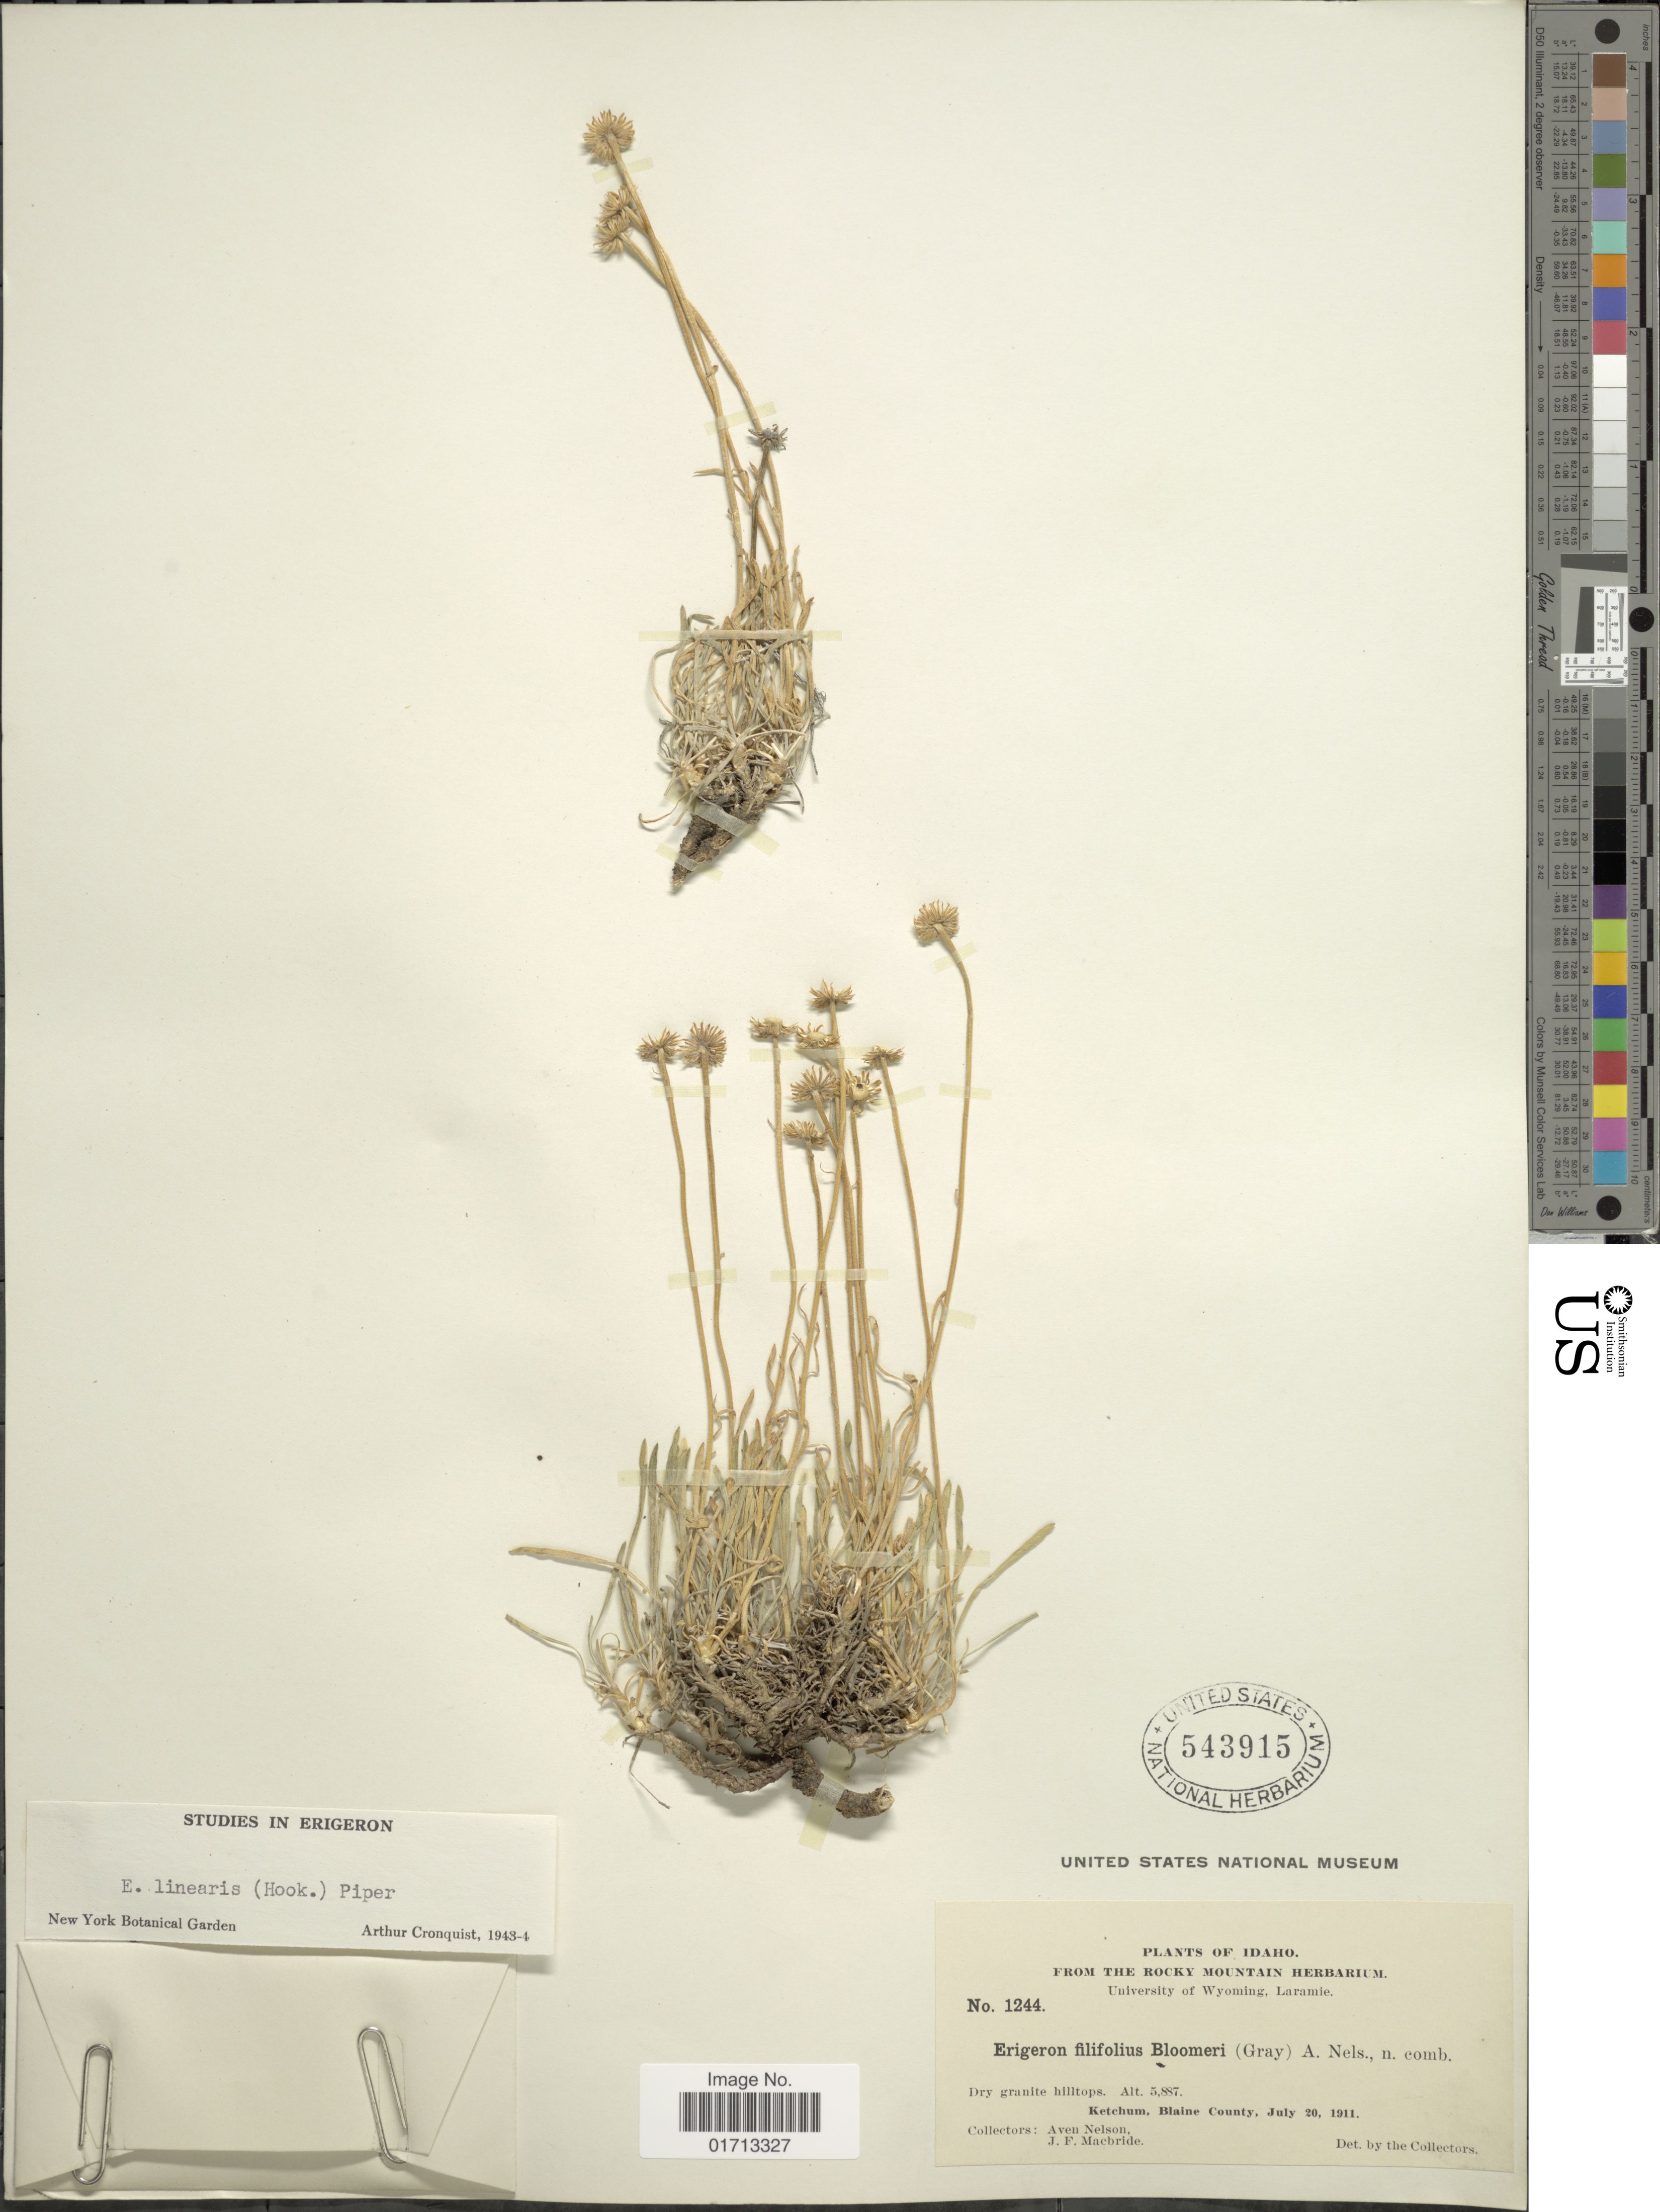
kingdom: Plantae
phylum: Tracheophyta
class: Magnoliopsida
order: Asterales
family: Asteraceae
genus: Erigeron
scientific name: Erigeron linearis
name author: (Hook.) Piper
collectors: A. Nelson & J. F. Macbride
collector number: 1244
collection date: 1911-07-20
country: United States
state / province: Idaho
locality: Ketchum, Blaine County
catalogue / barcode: US 543915